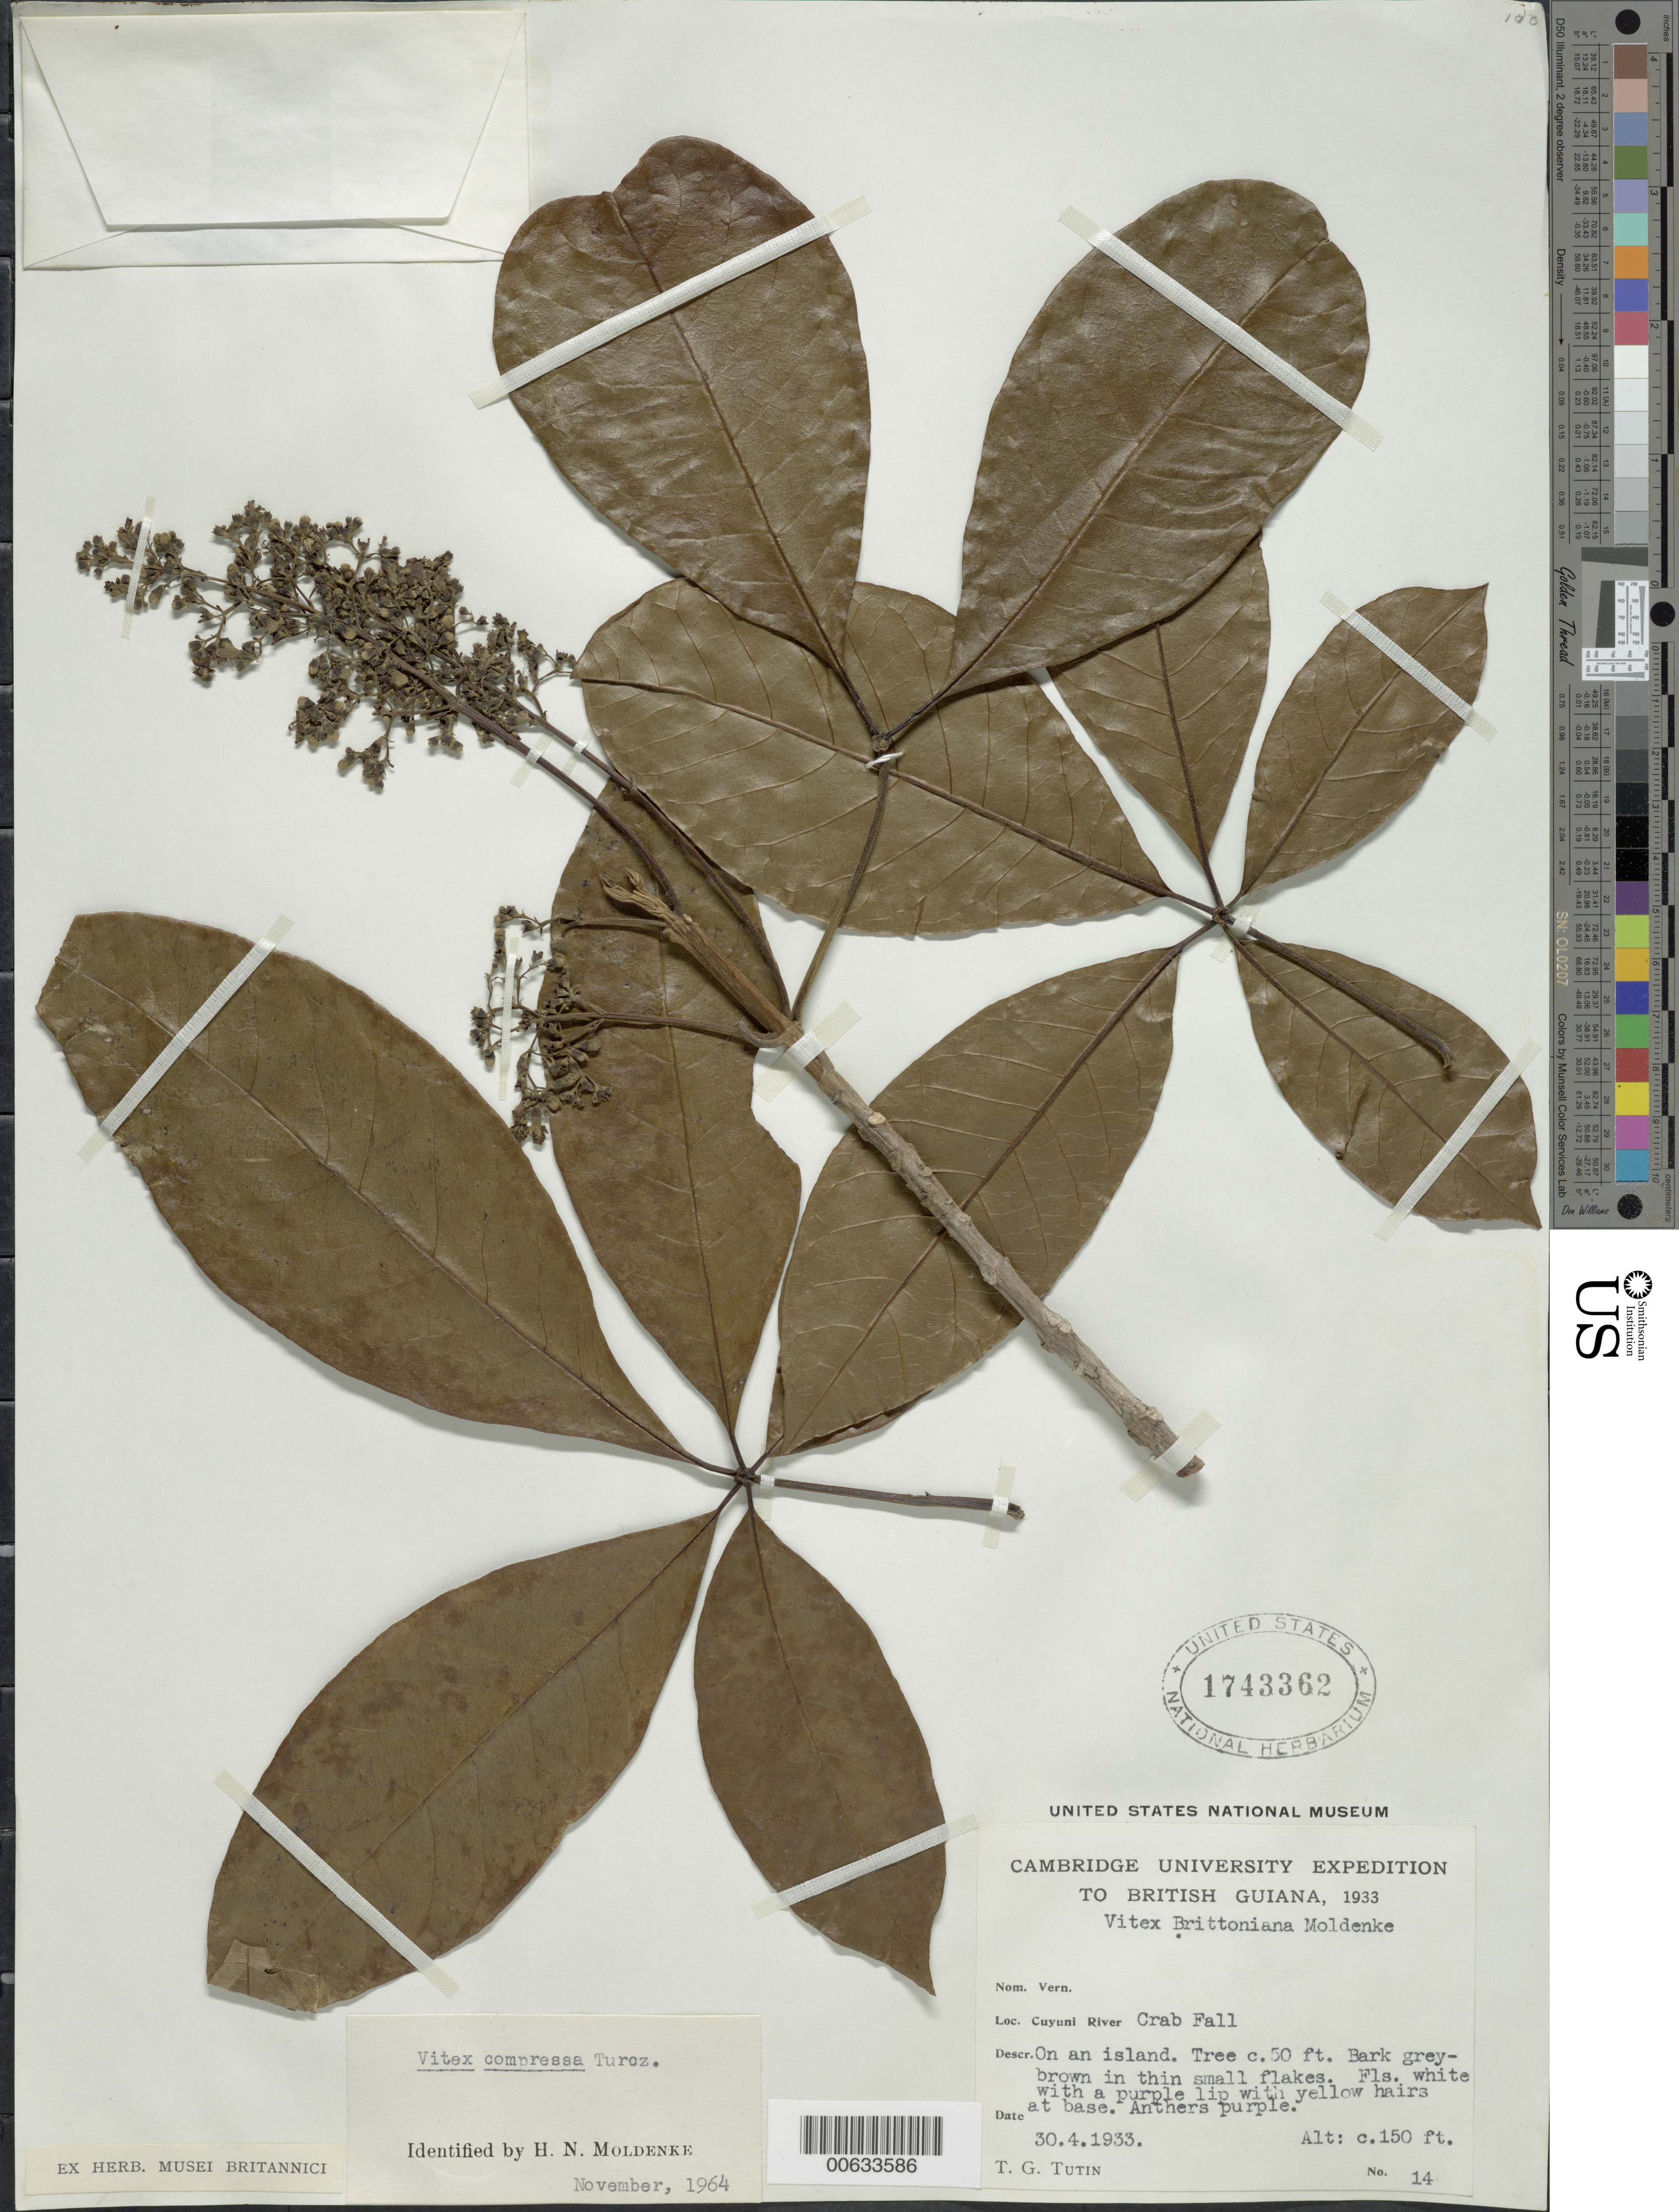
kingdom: Plantae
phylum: Tracheophyta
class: Magnoliopsida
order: Lamiales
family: Lamiaceae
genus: Vitex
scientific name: Vitex compressa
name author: Turcz.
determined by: Moldenke, H. N.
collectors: T. G. Tutin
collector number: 14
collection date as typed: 30-Apr-33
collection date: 1933-04-30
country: Guyana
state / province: Cuyuni-Mazaruni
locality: Crab Fall, Cuyuni R.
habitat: On an island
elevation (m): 46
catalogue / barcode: US 1743362